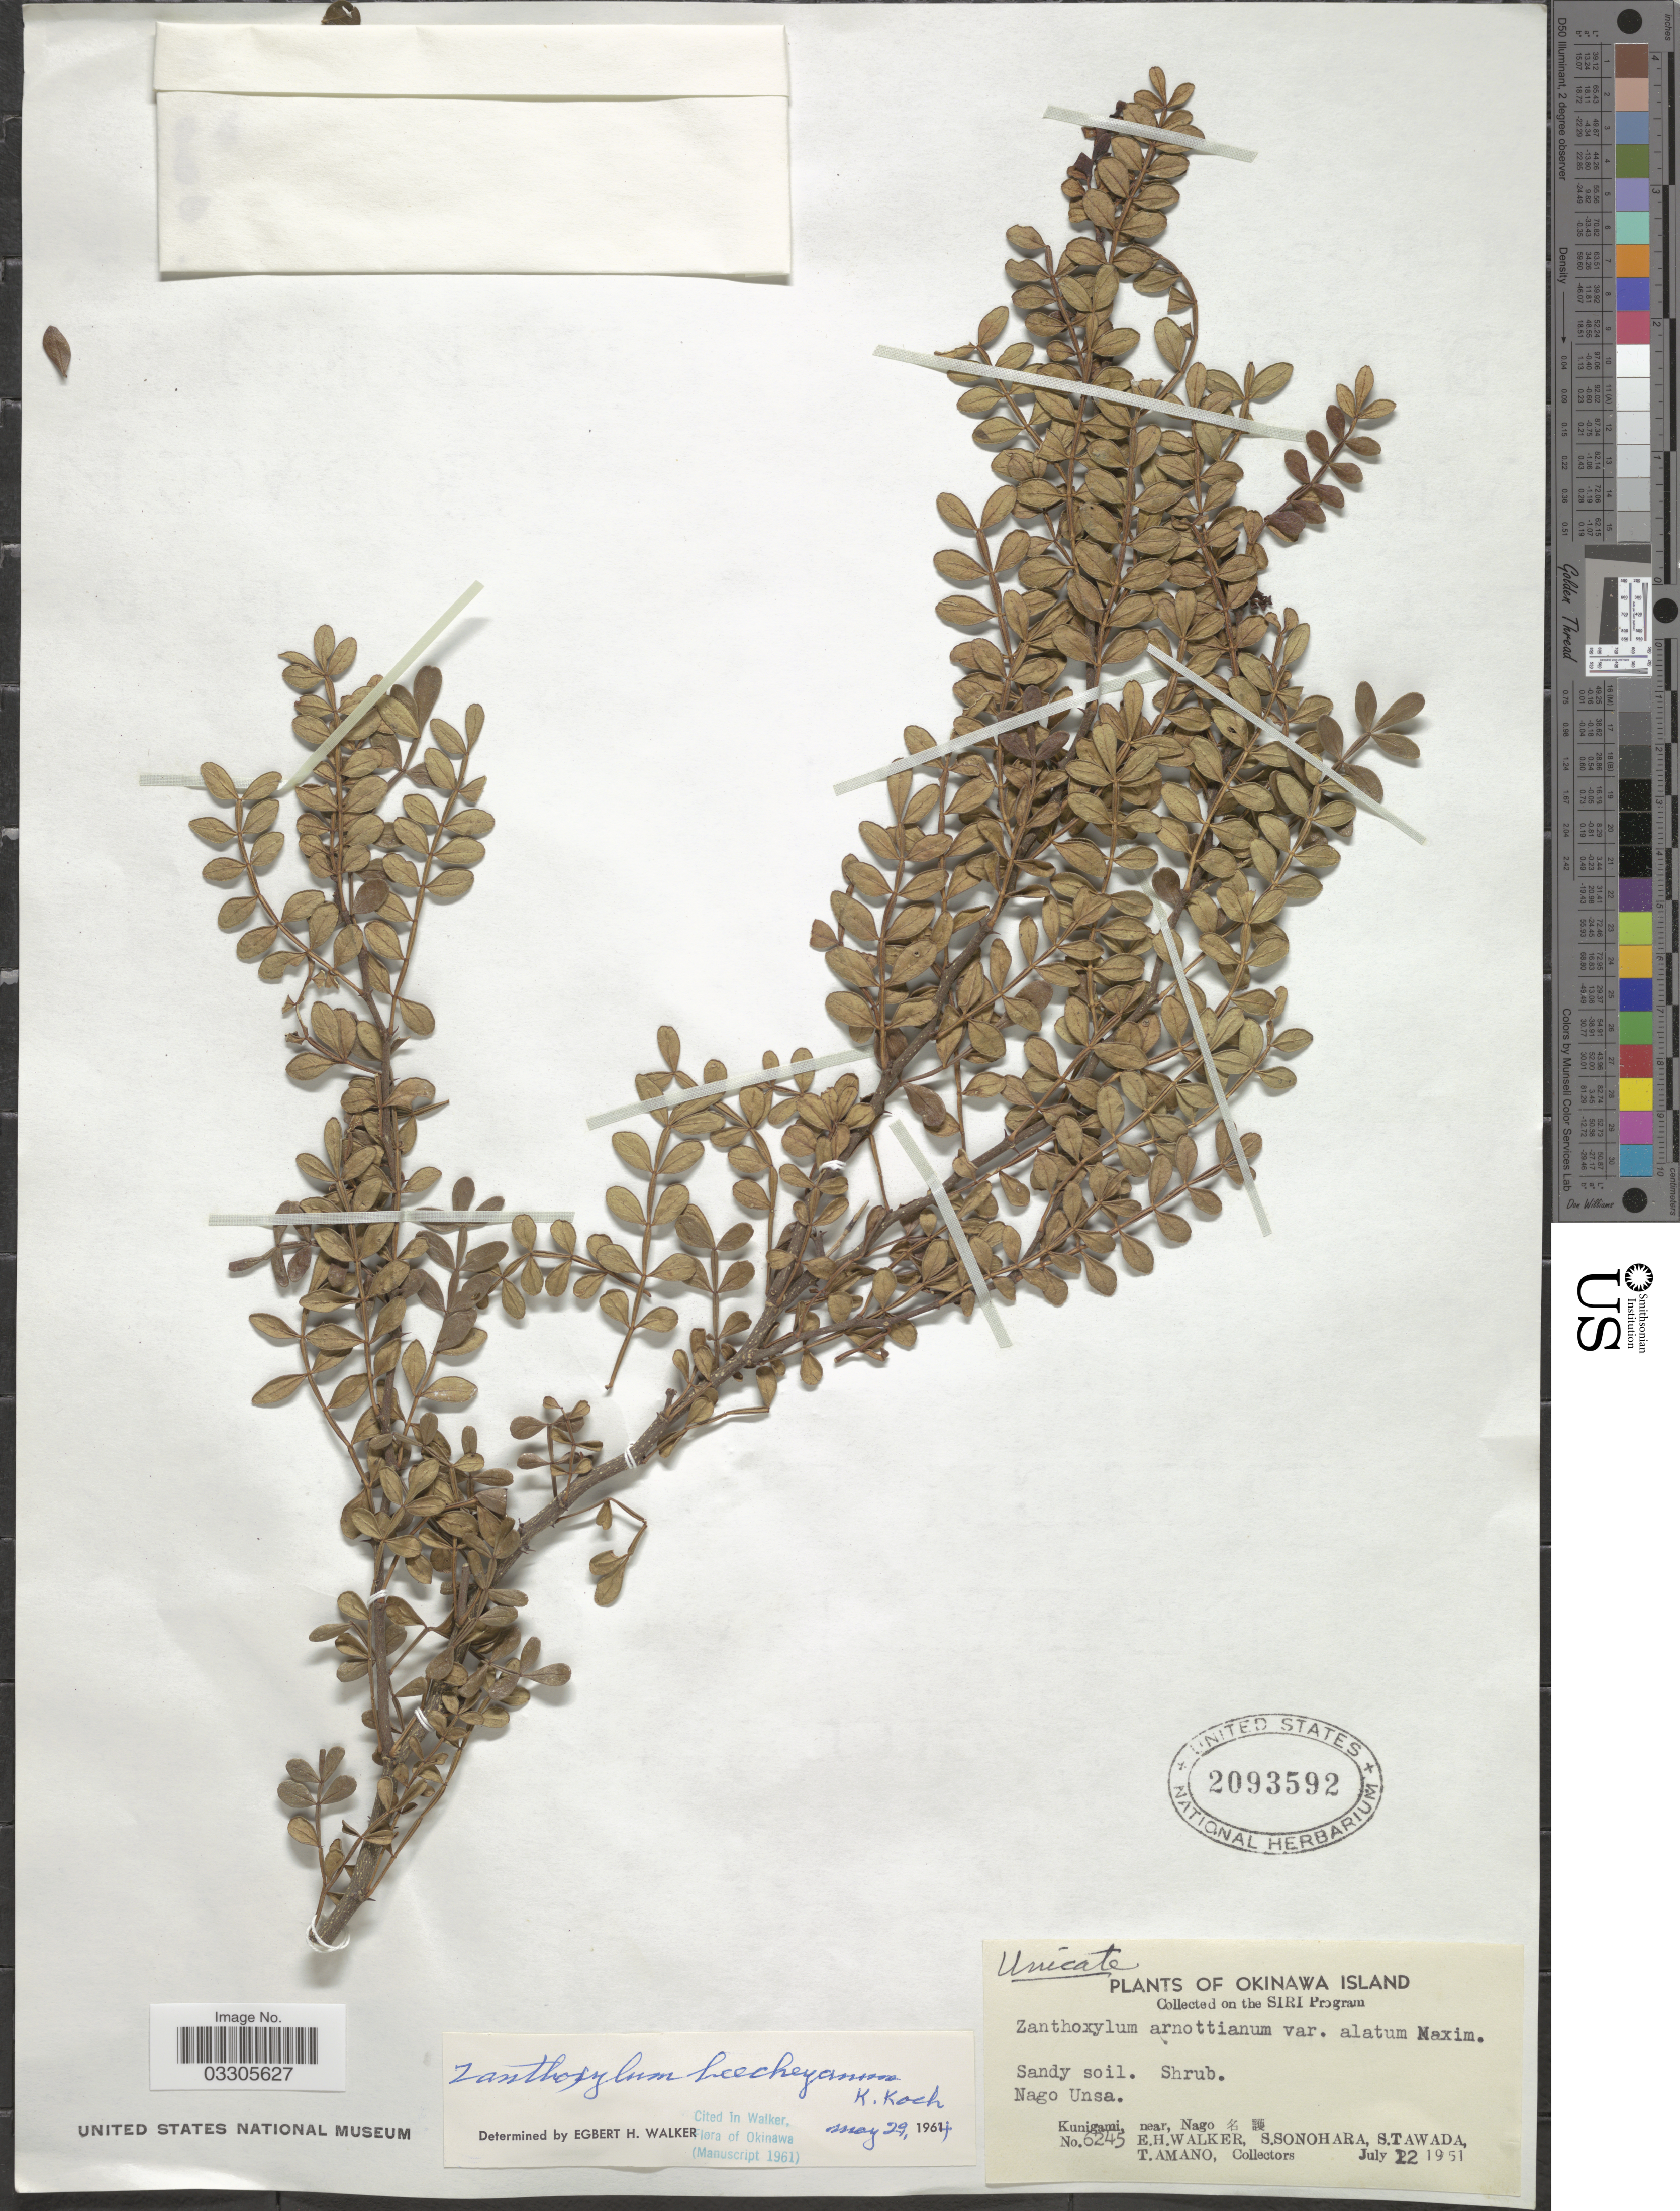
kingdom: Plantae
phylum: Tracheophyta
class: Magnoliopsida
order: Sapindales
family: Rutaceae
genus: Zanthoxylum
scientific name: Zanthoxylum beecheyanum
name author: K. Koch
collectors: E. H. Walker, S. Sonohara, S. Tawada & T. Amano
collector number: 6245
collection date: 1951-07-22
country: Japan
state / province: Okinawa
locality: Okinawa Island, Nago Unsa, Kunigami, near Nago X.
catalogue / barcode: US 2093592